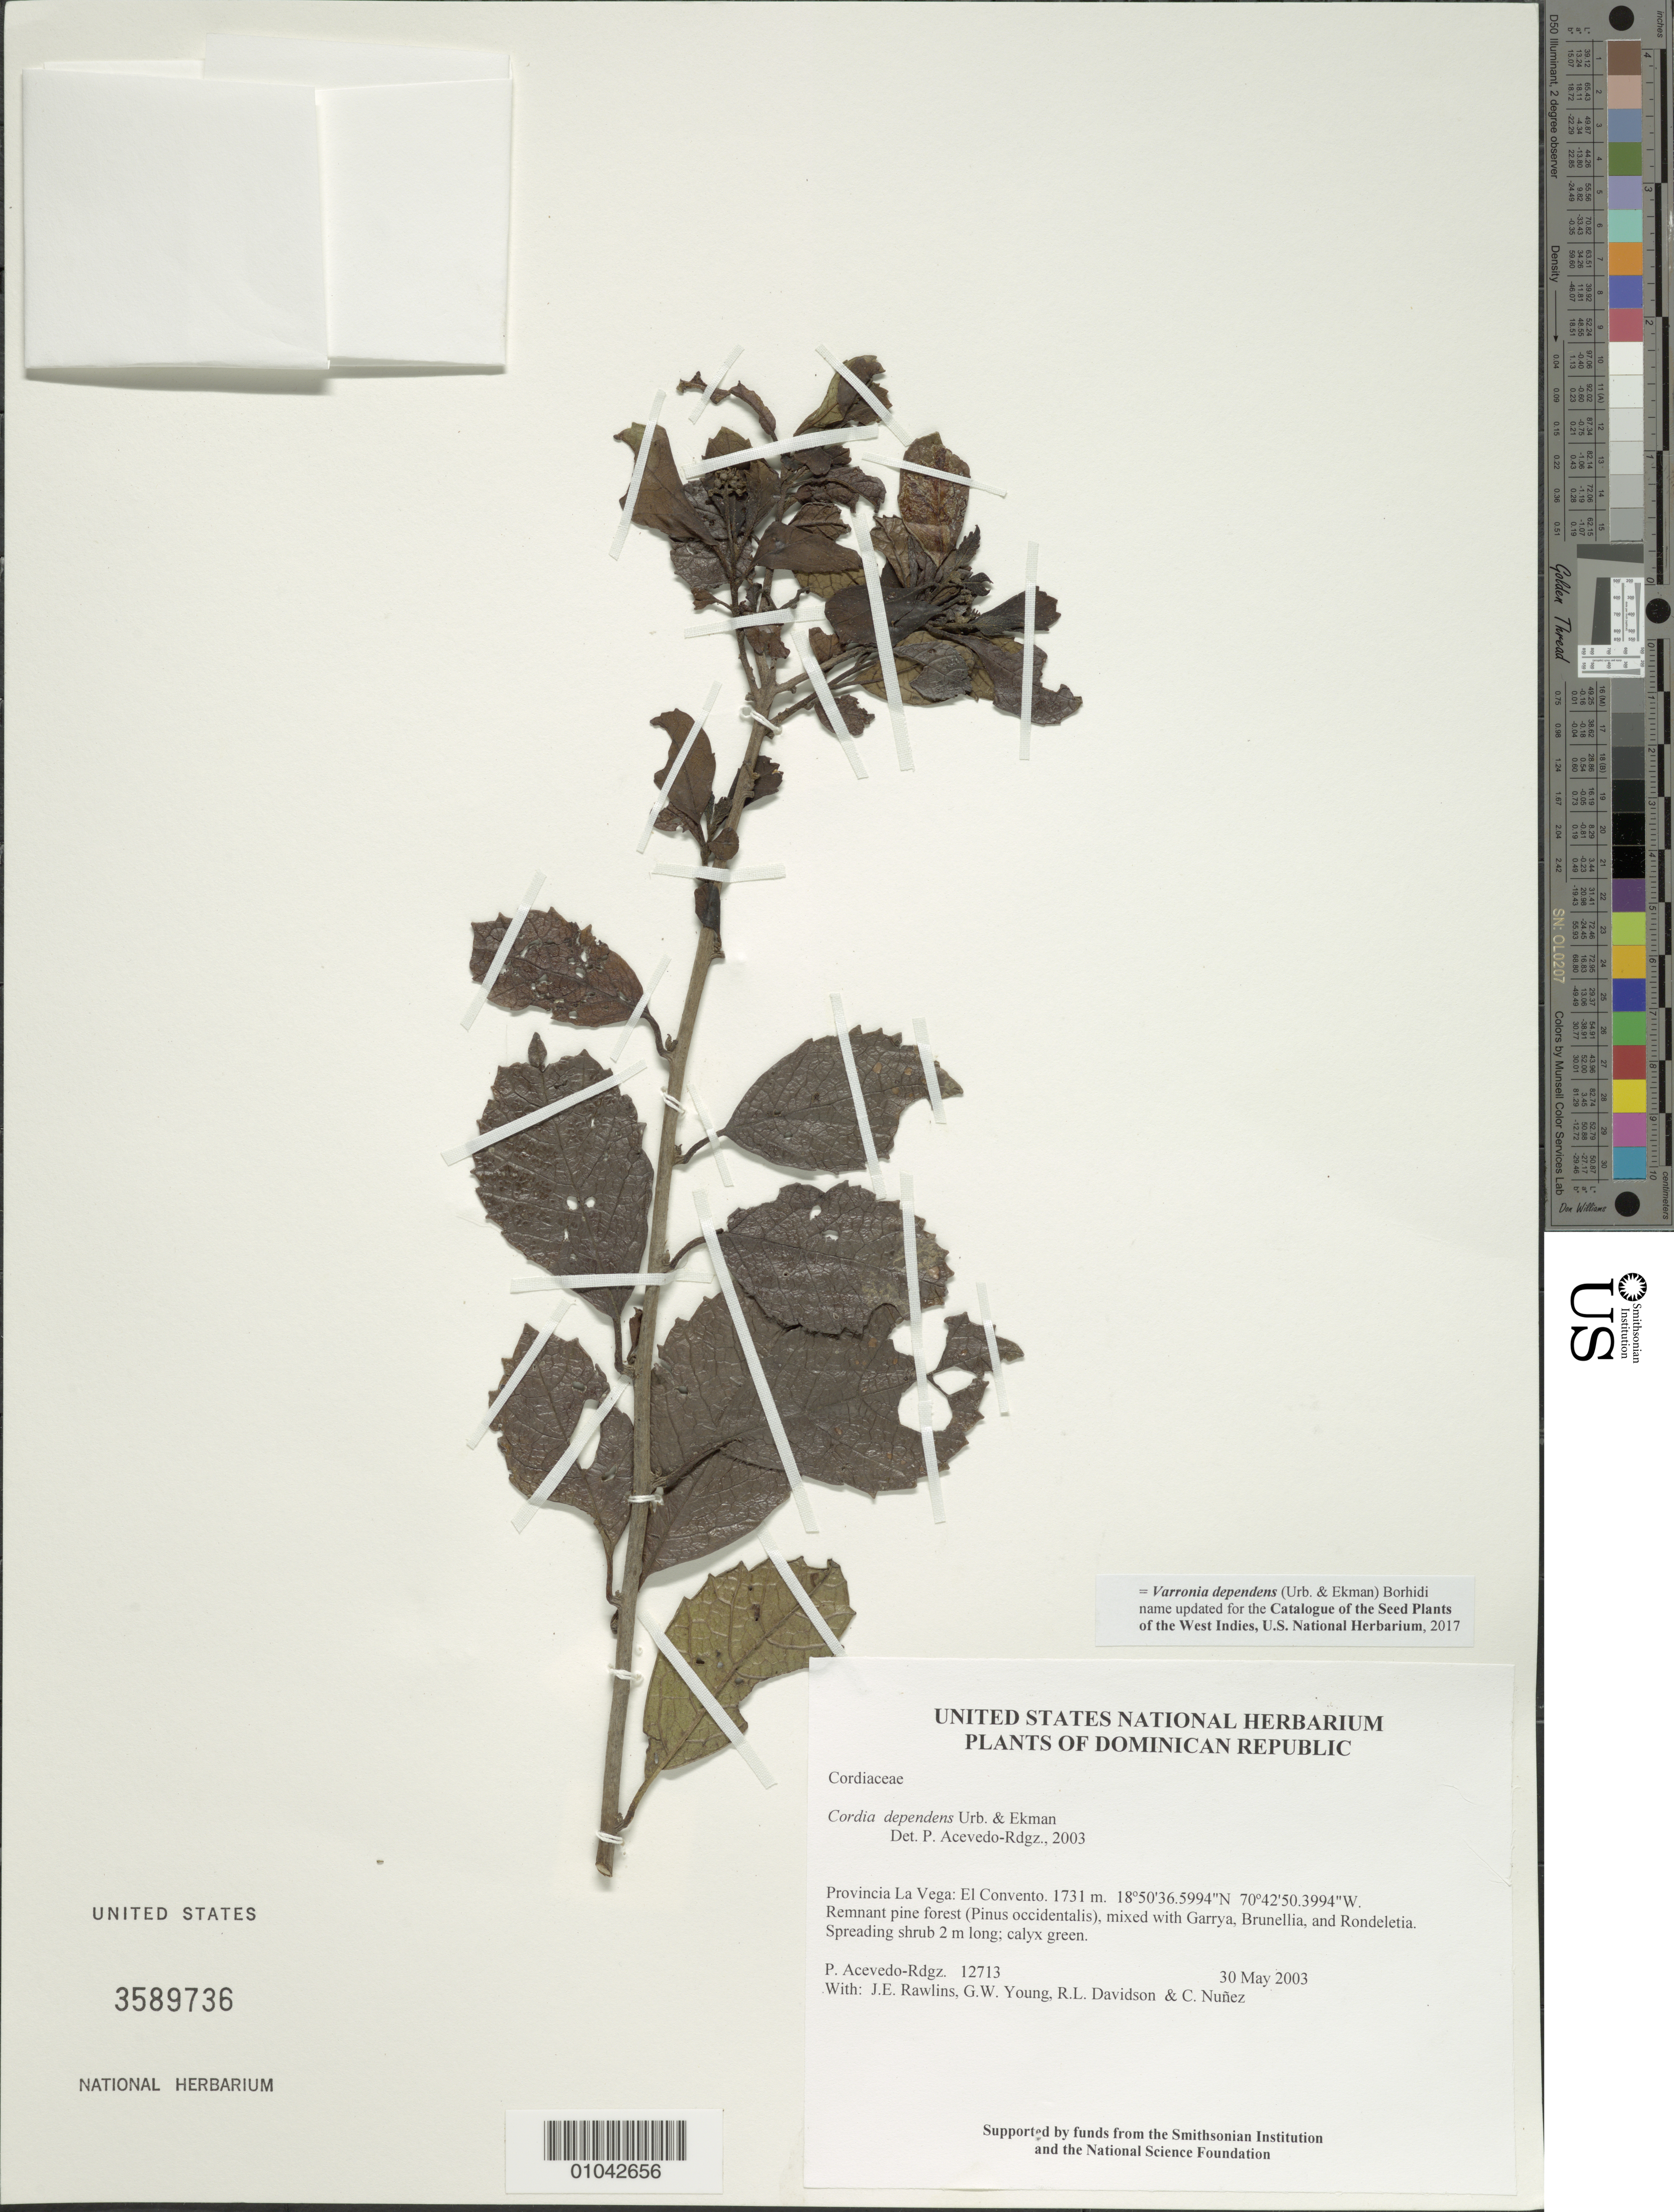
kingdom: Plantae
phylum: Tracheophyta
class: Magnoliopsida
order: Boraginales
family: Cordiaceae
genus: Varronia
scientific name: Varronia dependens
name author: (Urb. & Ekman) Borhidi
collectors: P. Acevedo-Rodr., J. Rawlins, G. Young, R. Davidson & C. Nunez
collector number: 12713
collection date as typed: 30 May 2003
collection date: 2003-05-30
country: Dominican Republic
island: Hispaniola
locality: Provincia La Vega: El Convento.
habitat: Remnant pine forest (Pinus occidentalis), mixed with Garrya, Brunellia, and Rondeletia.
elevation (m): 1731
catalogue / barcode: US 3589736